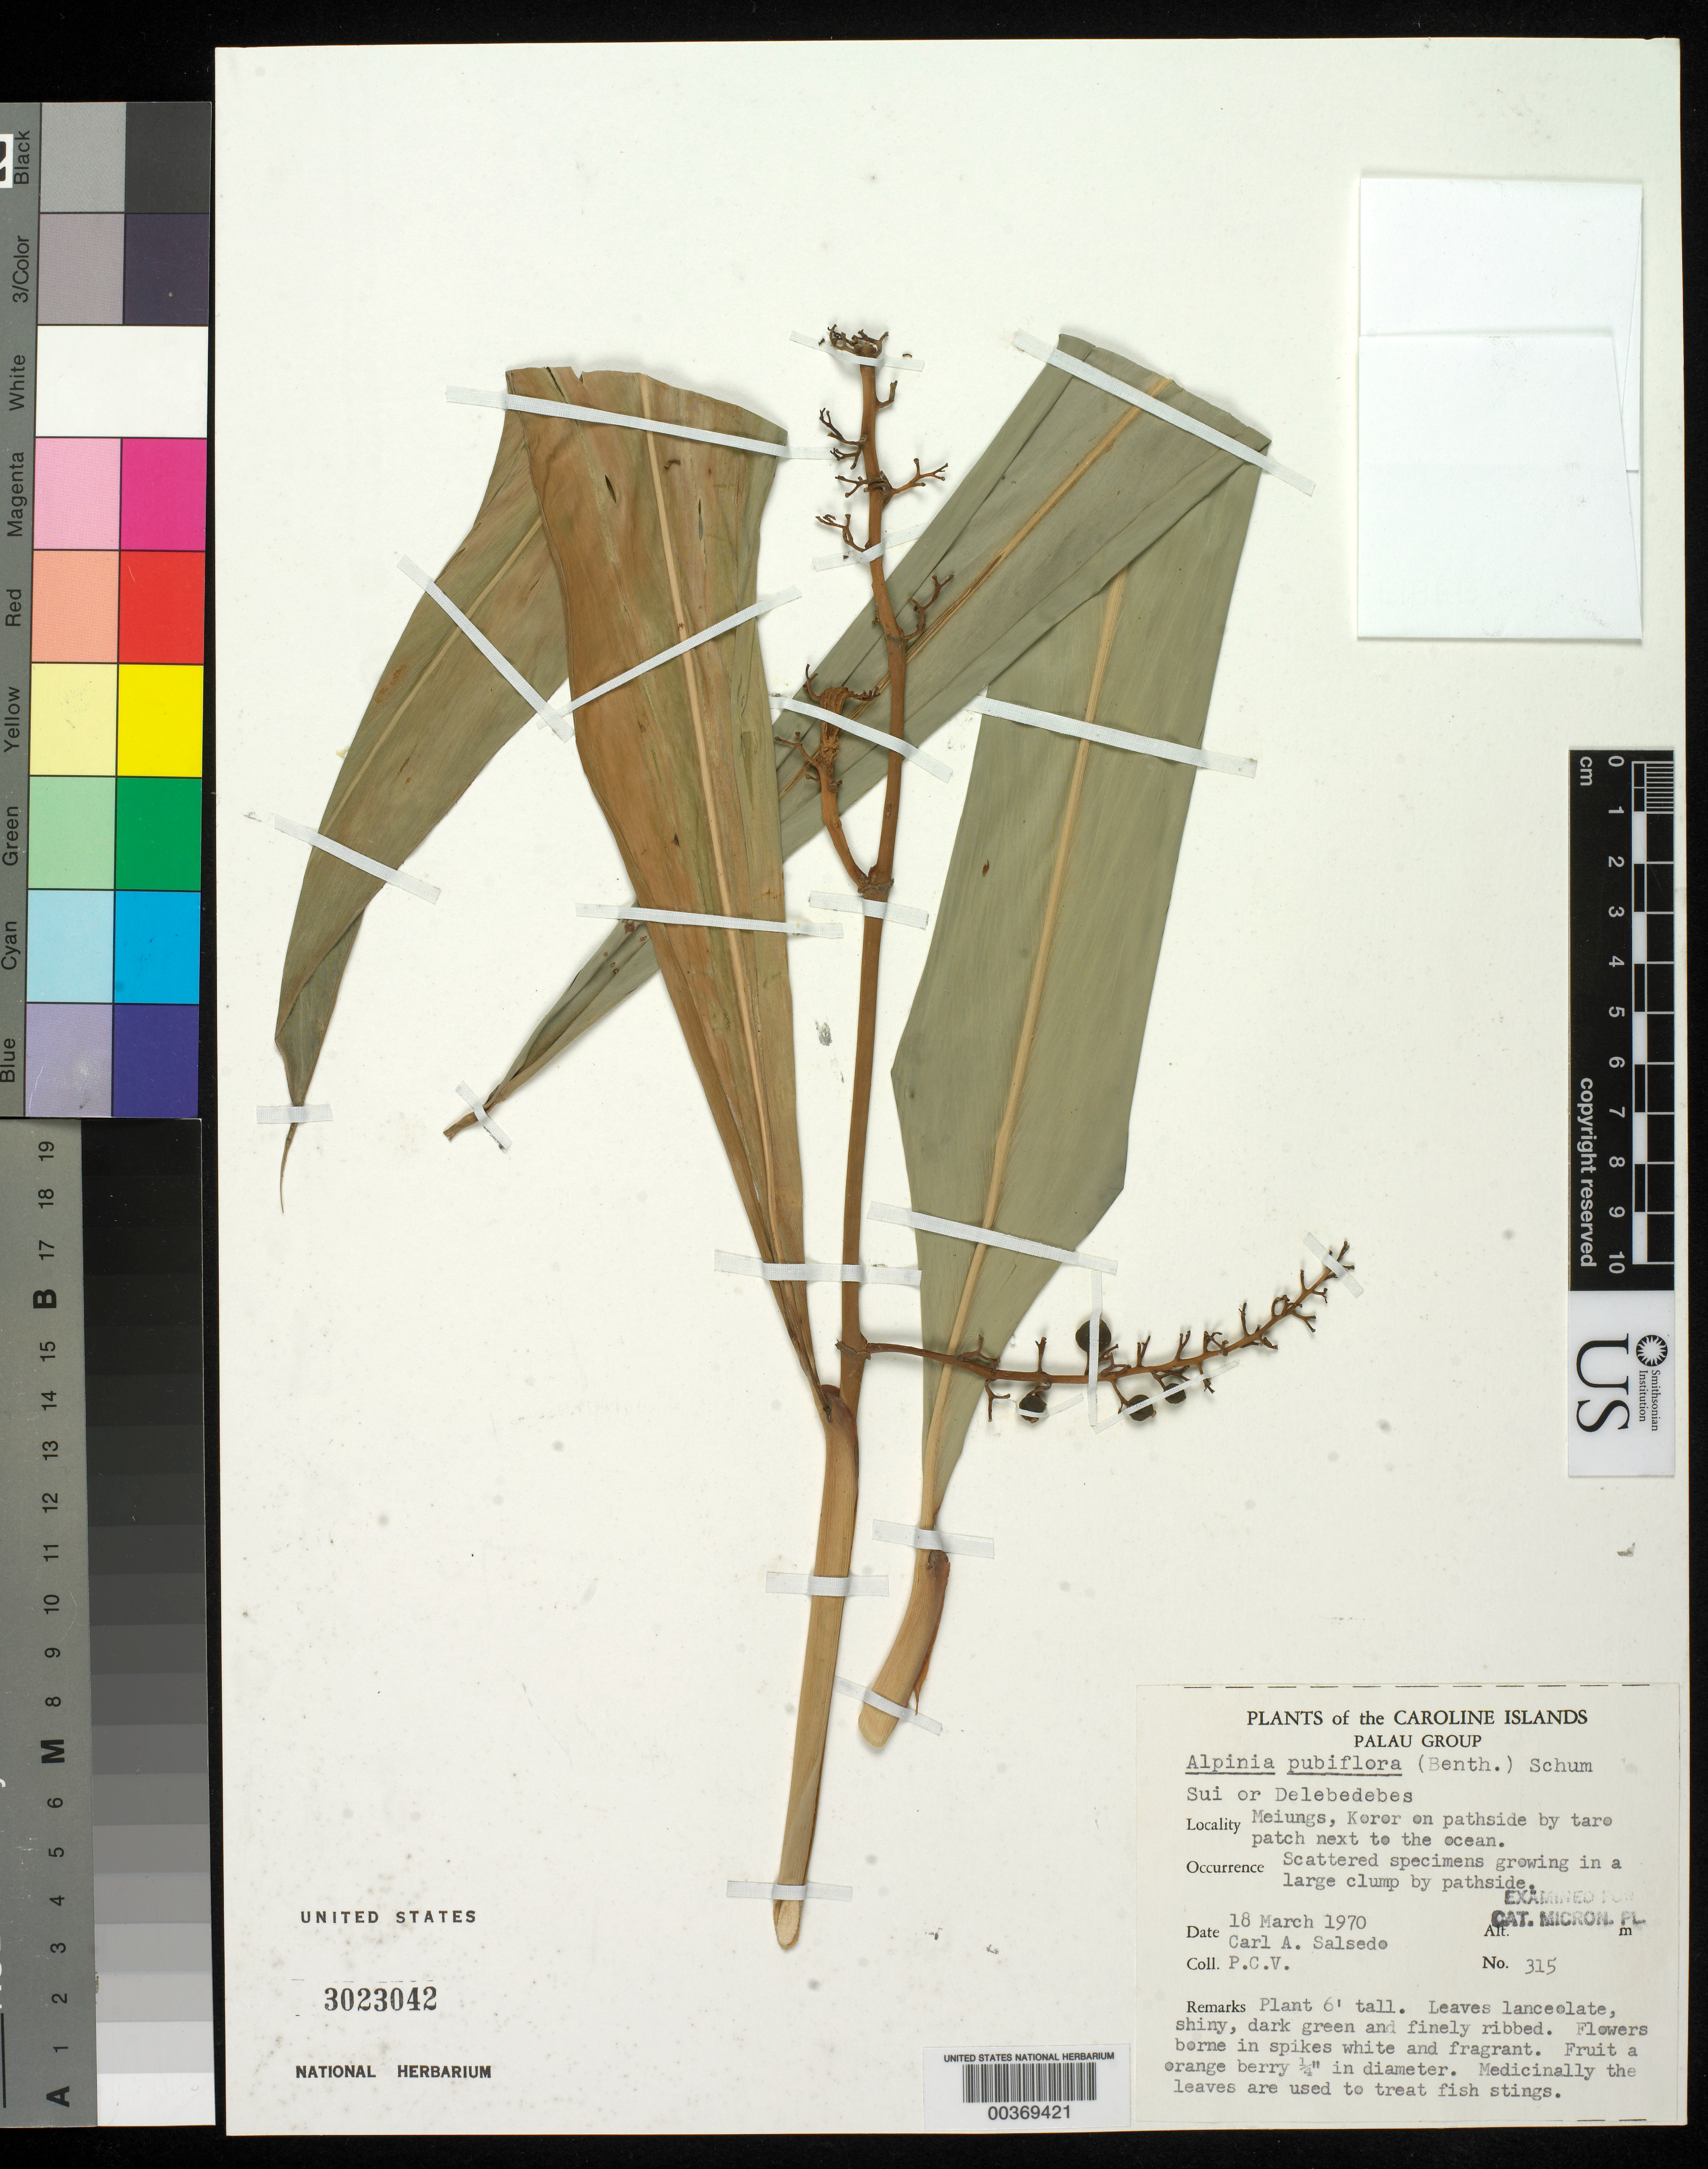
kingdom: Plantae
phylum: Tracheophyta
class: Liliopsida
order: Zingiberales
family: Zingiberaceae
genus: Alpinia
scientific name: Alpinia pubiflora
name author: (Benth.) K. Schum.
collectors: C.A. Salsedo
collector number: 315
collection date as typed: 18 Mar 1970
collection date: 1970-03-18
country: Palau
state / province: Koror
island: Oreor [Koror]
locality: Meiungs, Koror on pathside by taro patch next to ocean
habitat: on pathside by taro patch next to the ocean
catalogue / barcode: US 3023042